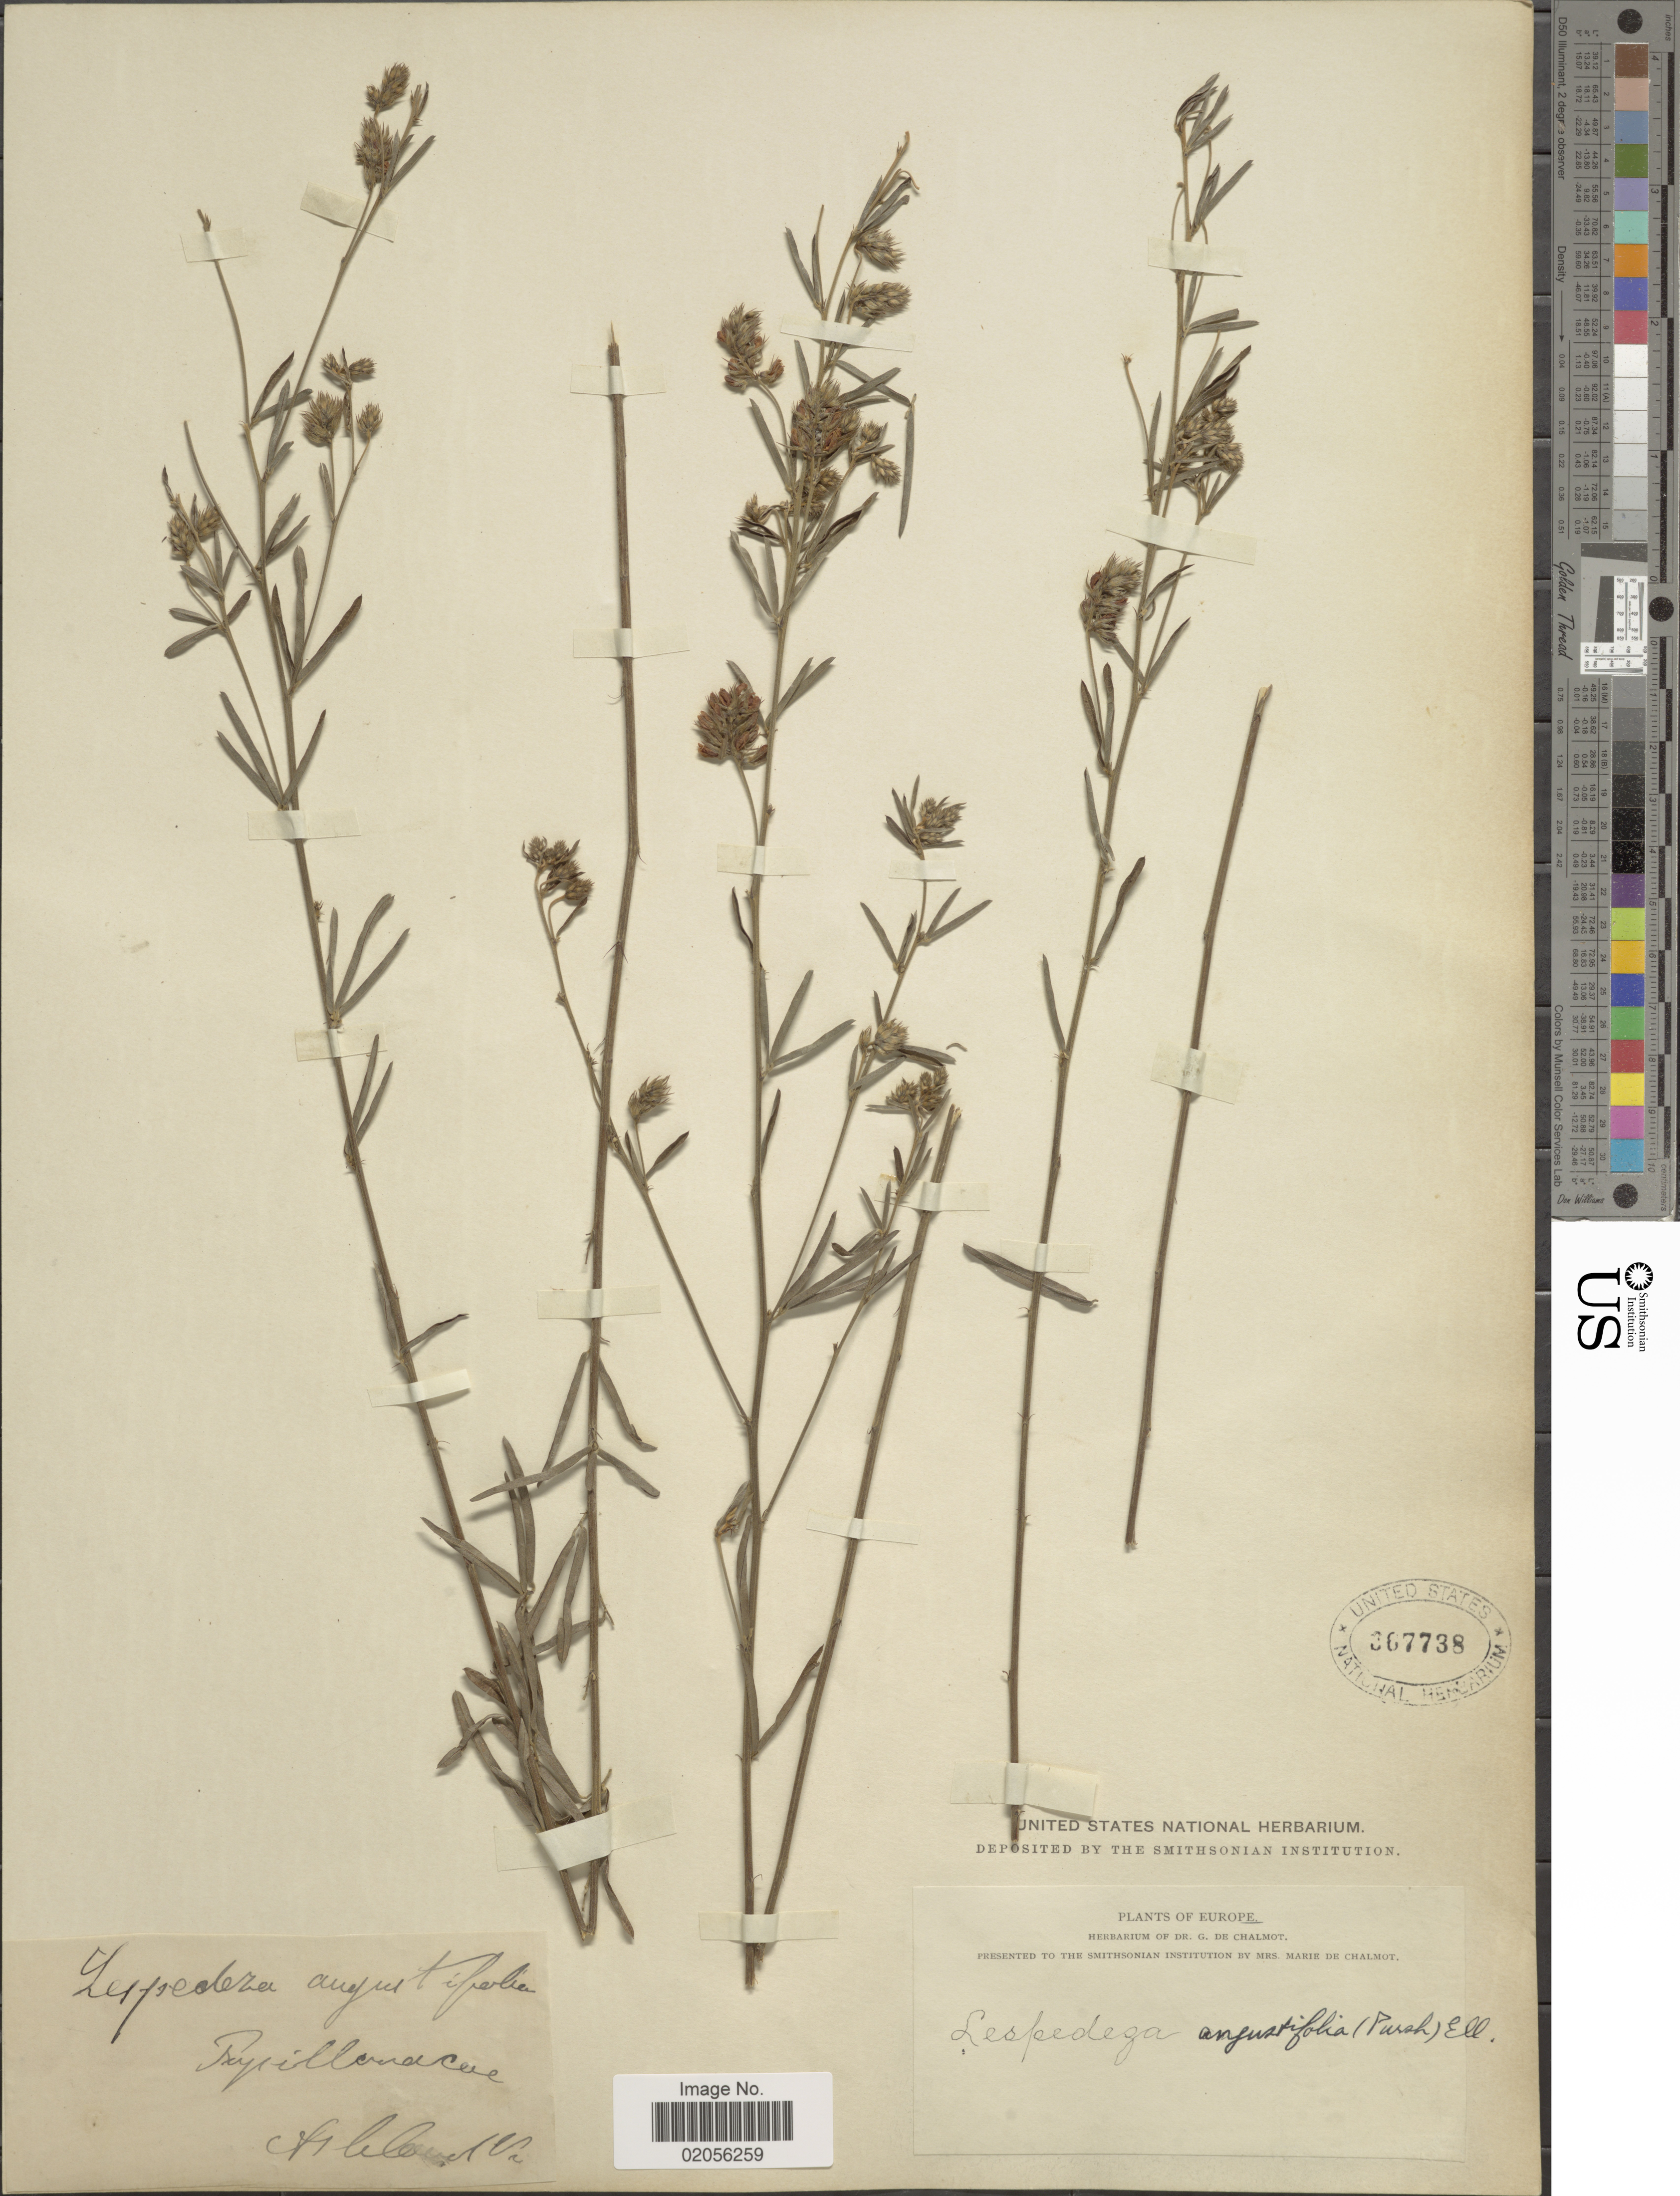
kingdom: Plantae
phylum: Tracheophyta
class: Magnoliopsida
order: Fabales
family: Fabaceae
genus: Lespedeza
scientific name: Lespedeza angustifolia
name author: (Pursh) Elliott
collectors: G. de Chalmot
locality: Europe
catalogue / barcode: US 367738